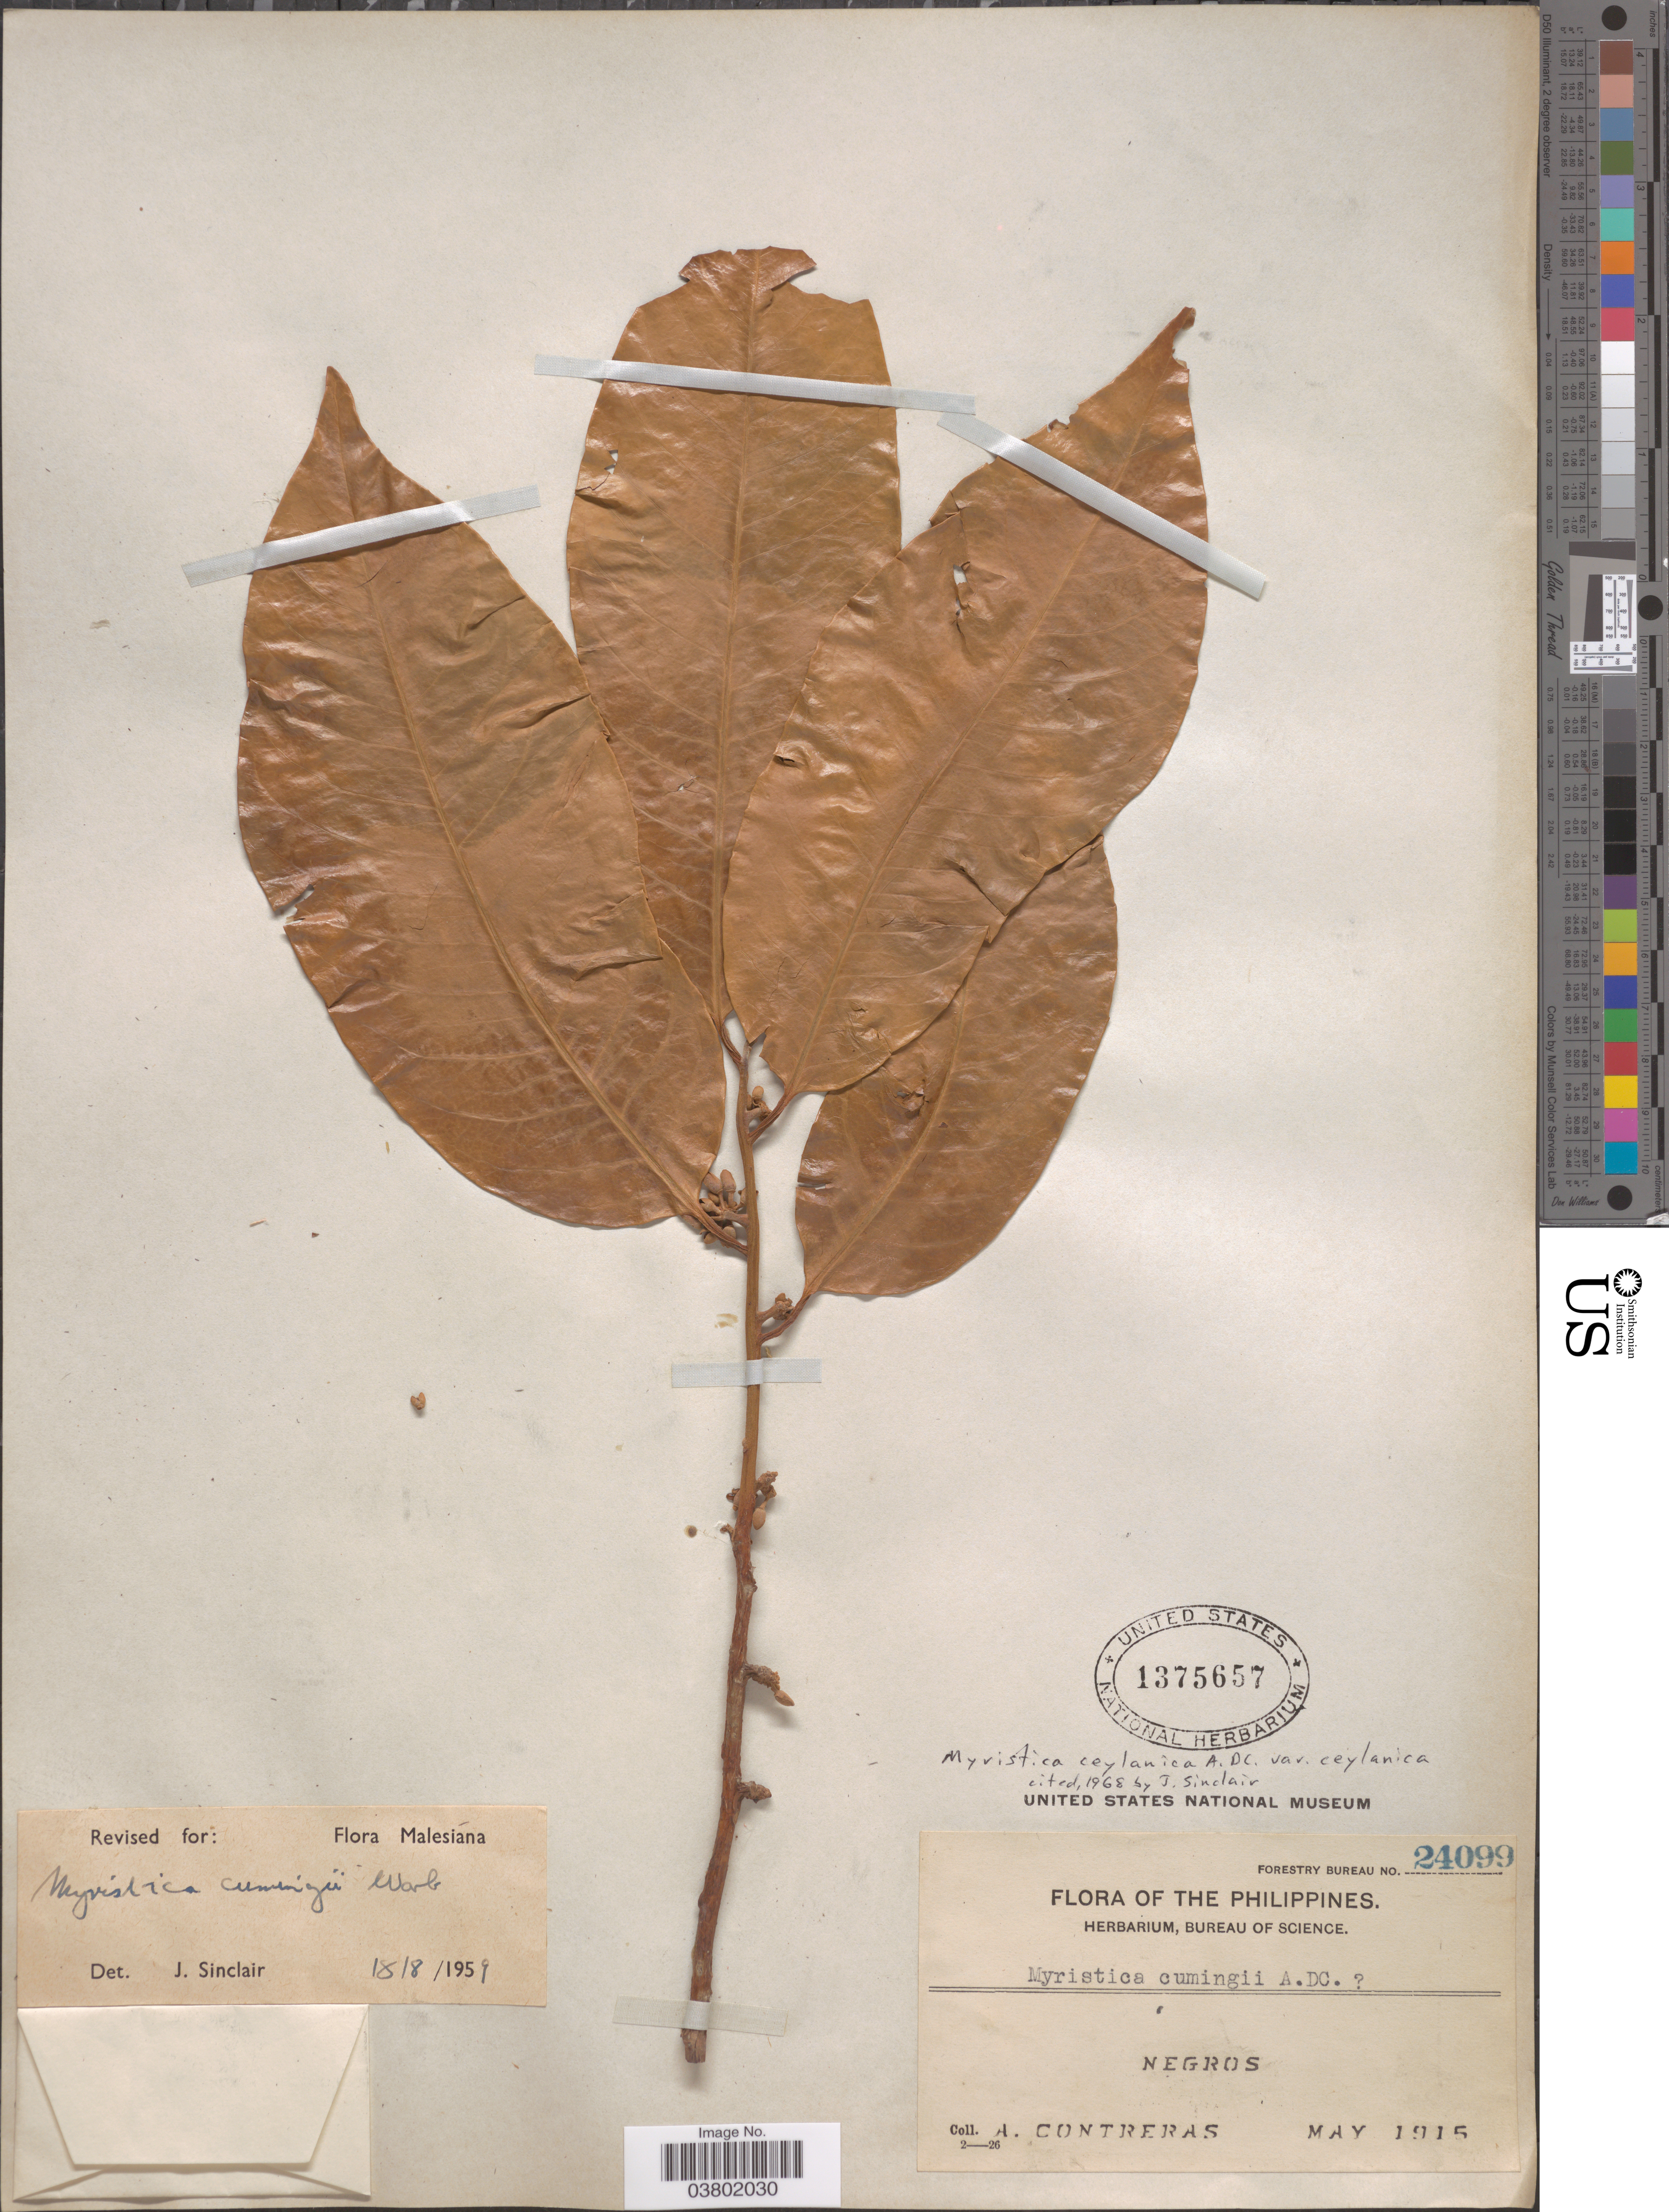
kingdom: Plantae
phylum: Tracheophyta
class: Magnoliopsida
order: Magnoliales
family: Myristicaceae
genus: Myristica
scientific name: Myristica ceylanica var. ceylanica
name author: A. DC.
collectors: A. Contreras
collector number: Forestry Bureau 24099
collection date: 1915-05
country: Philippines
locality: Negros.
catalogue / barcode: US 1375657